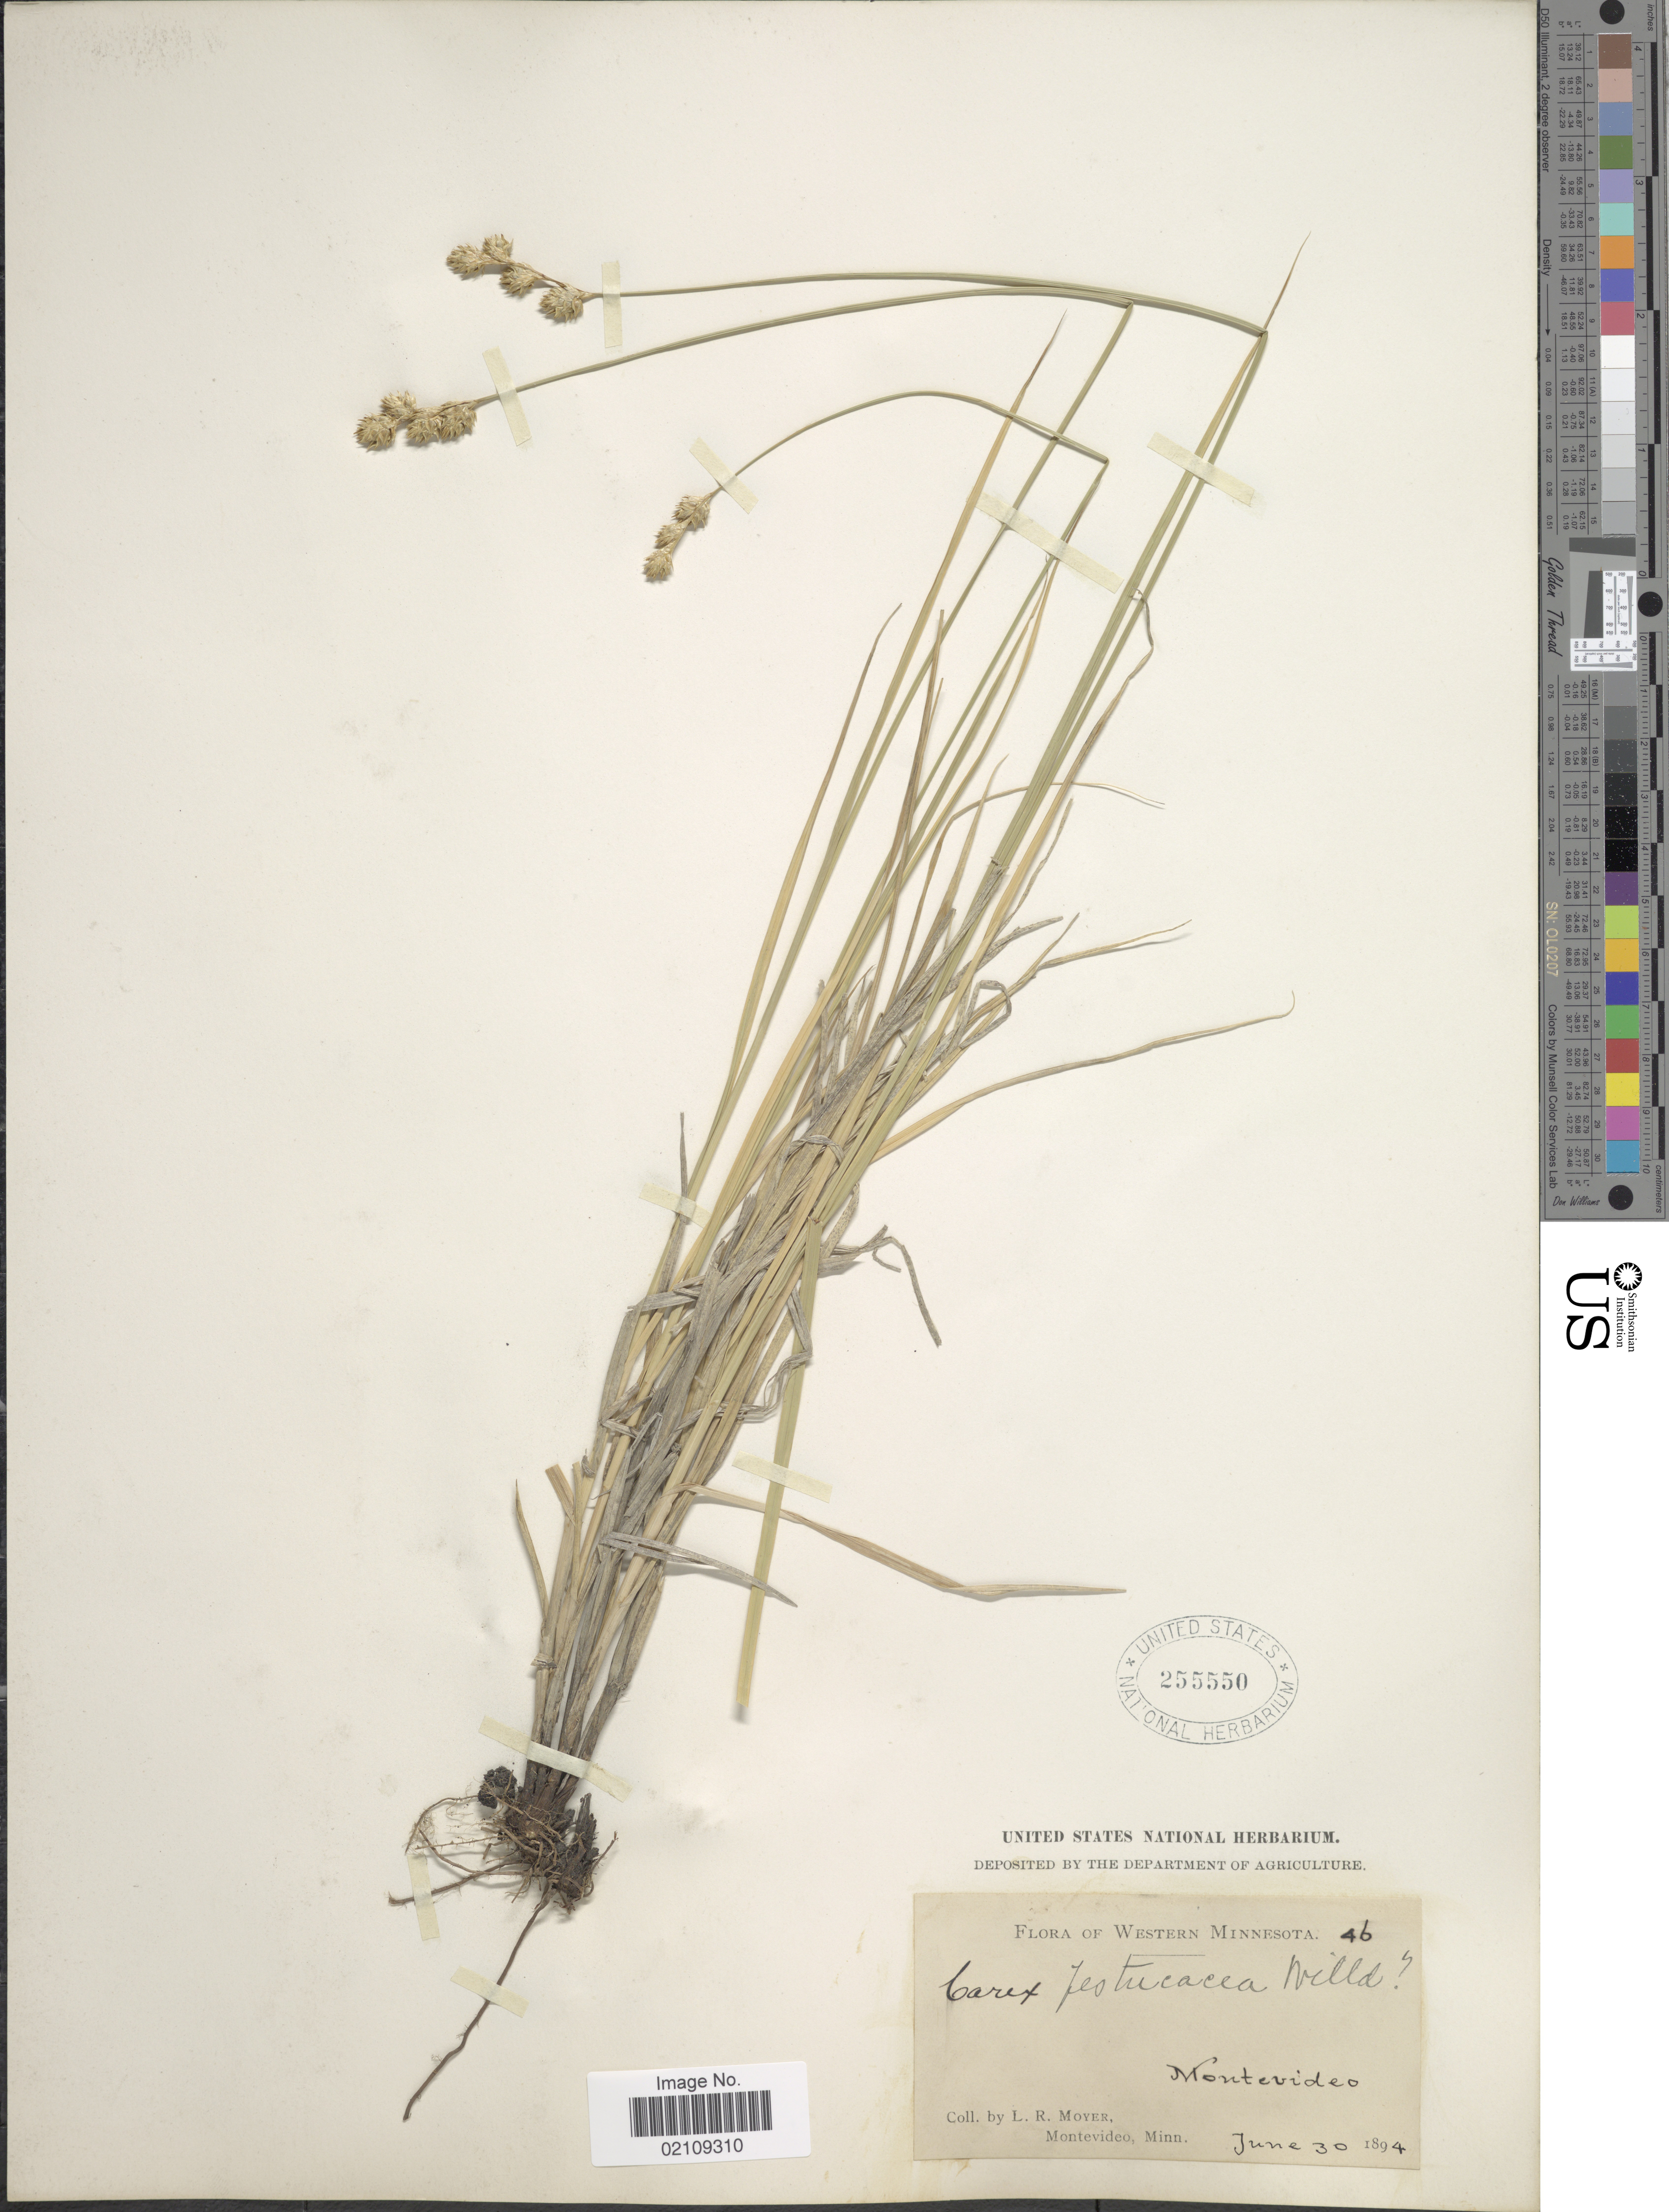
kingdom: Plantae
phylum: Tracheophyta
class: Liliopsida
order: Poales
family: Cyperaceae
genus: Carex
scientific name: Carex festucacea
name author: Willd.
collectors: L. Moyer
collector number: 46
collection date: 1894-06-30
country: United States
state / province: Minnesota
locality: Western Minnesota, Montevideo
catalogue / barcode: US 255550